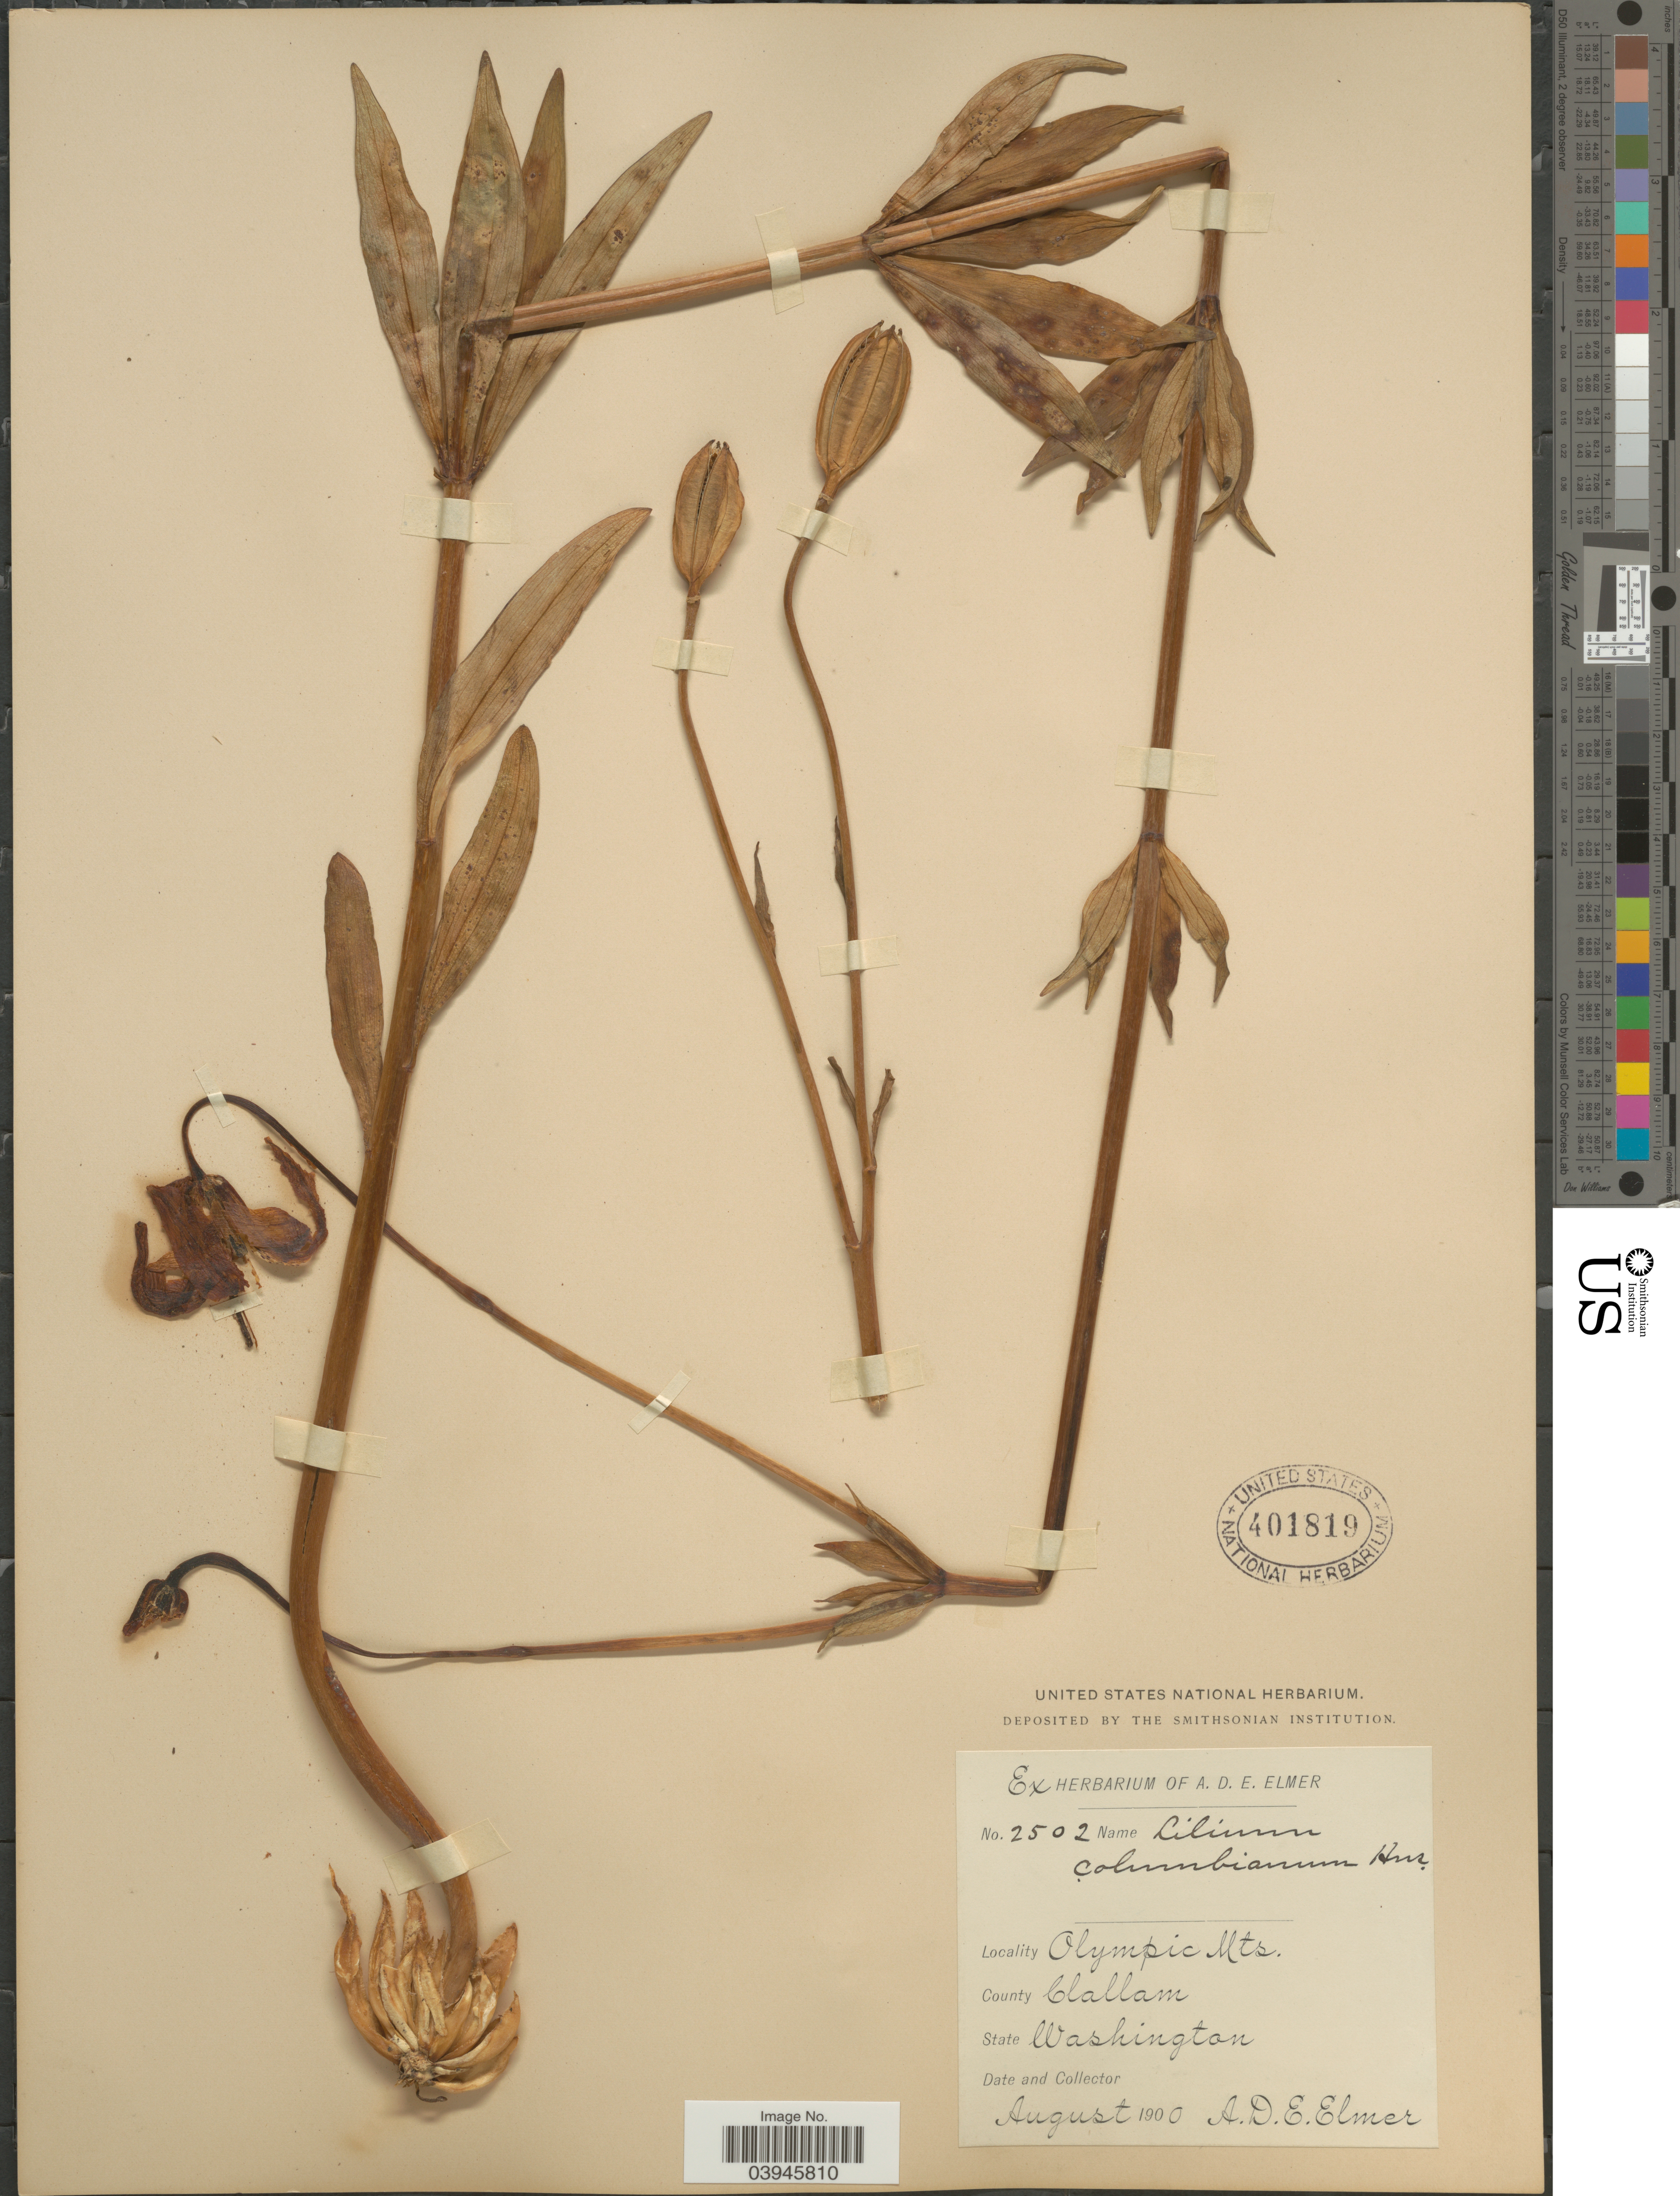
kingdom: Plantae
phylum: Tracheophyta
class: Liliopsida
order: Liliales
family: Liliaceae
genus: Lilium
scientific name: Lilium columbianum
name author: Leichtlin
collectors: A. D. E. Elmer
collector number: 2502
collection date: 1900-08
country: United States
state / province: Washington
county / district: Clallam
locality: Olympic Mts. County Clallam.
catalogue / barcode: US 401819